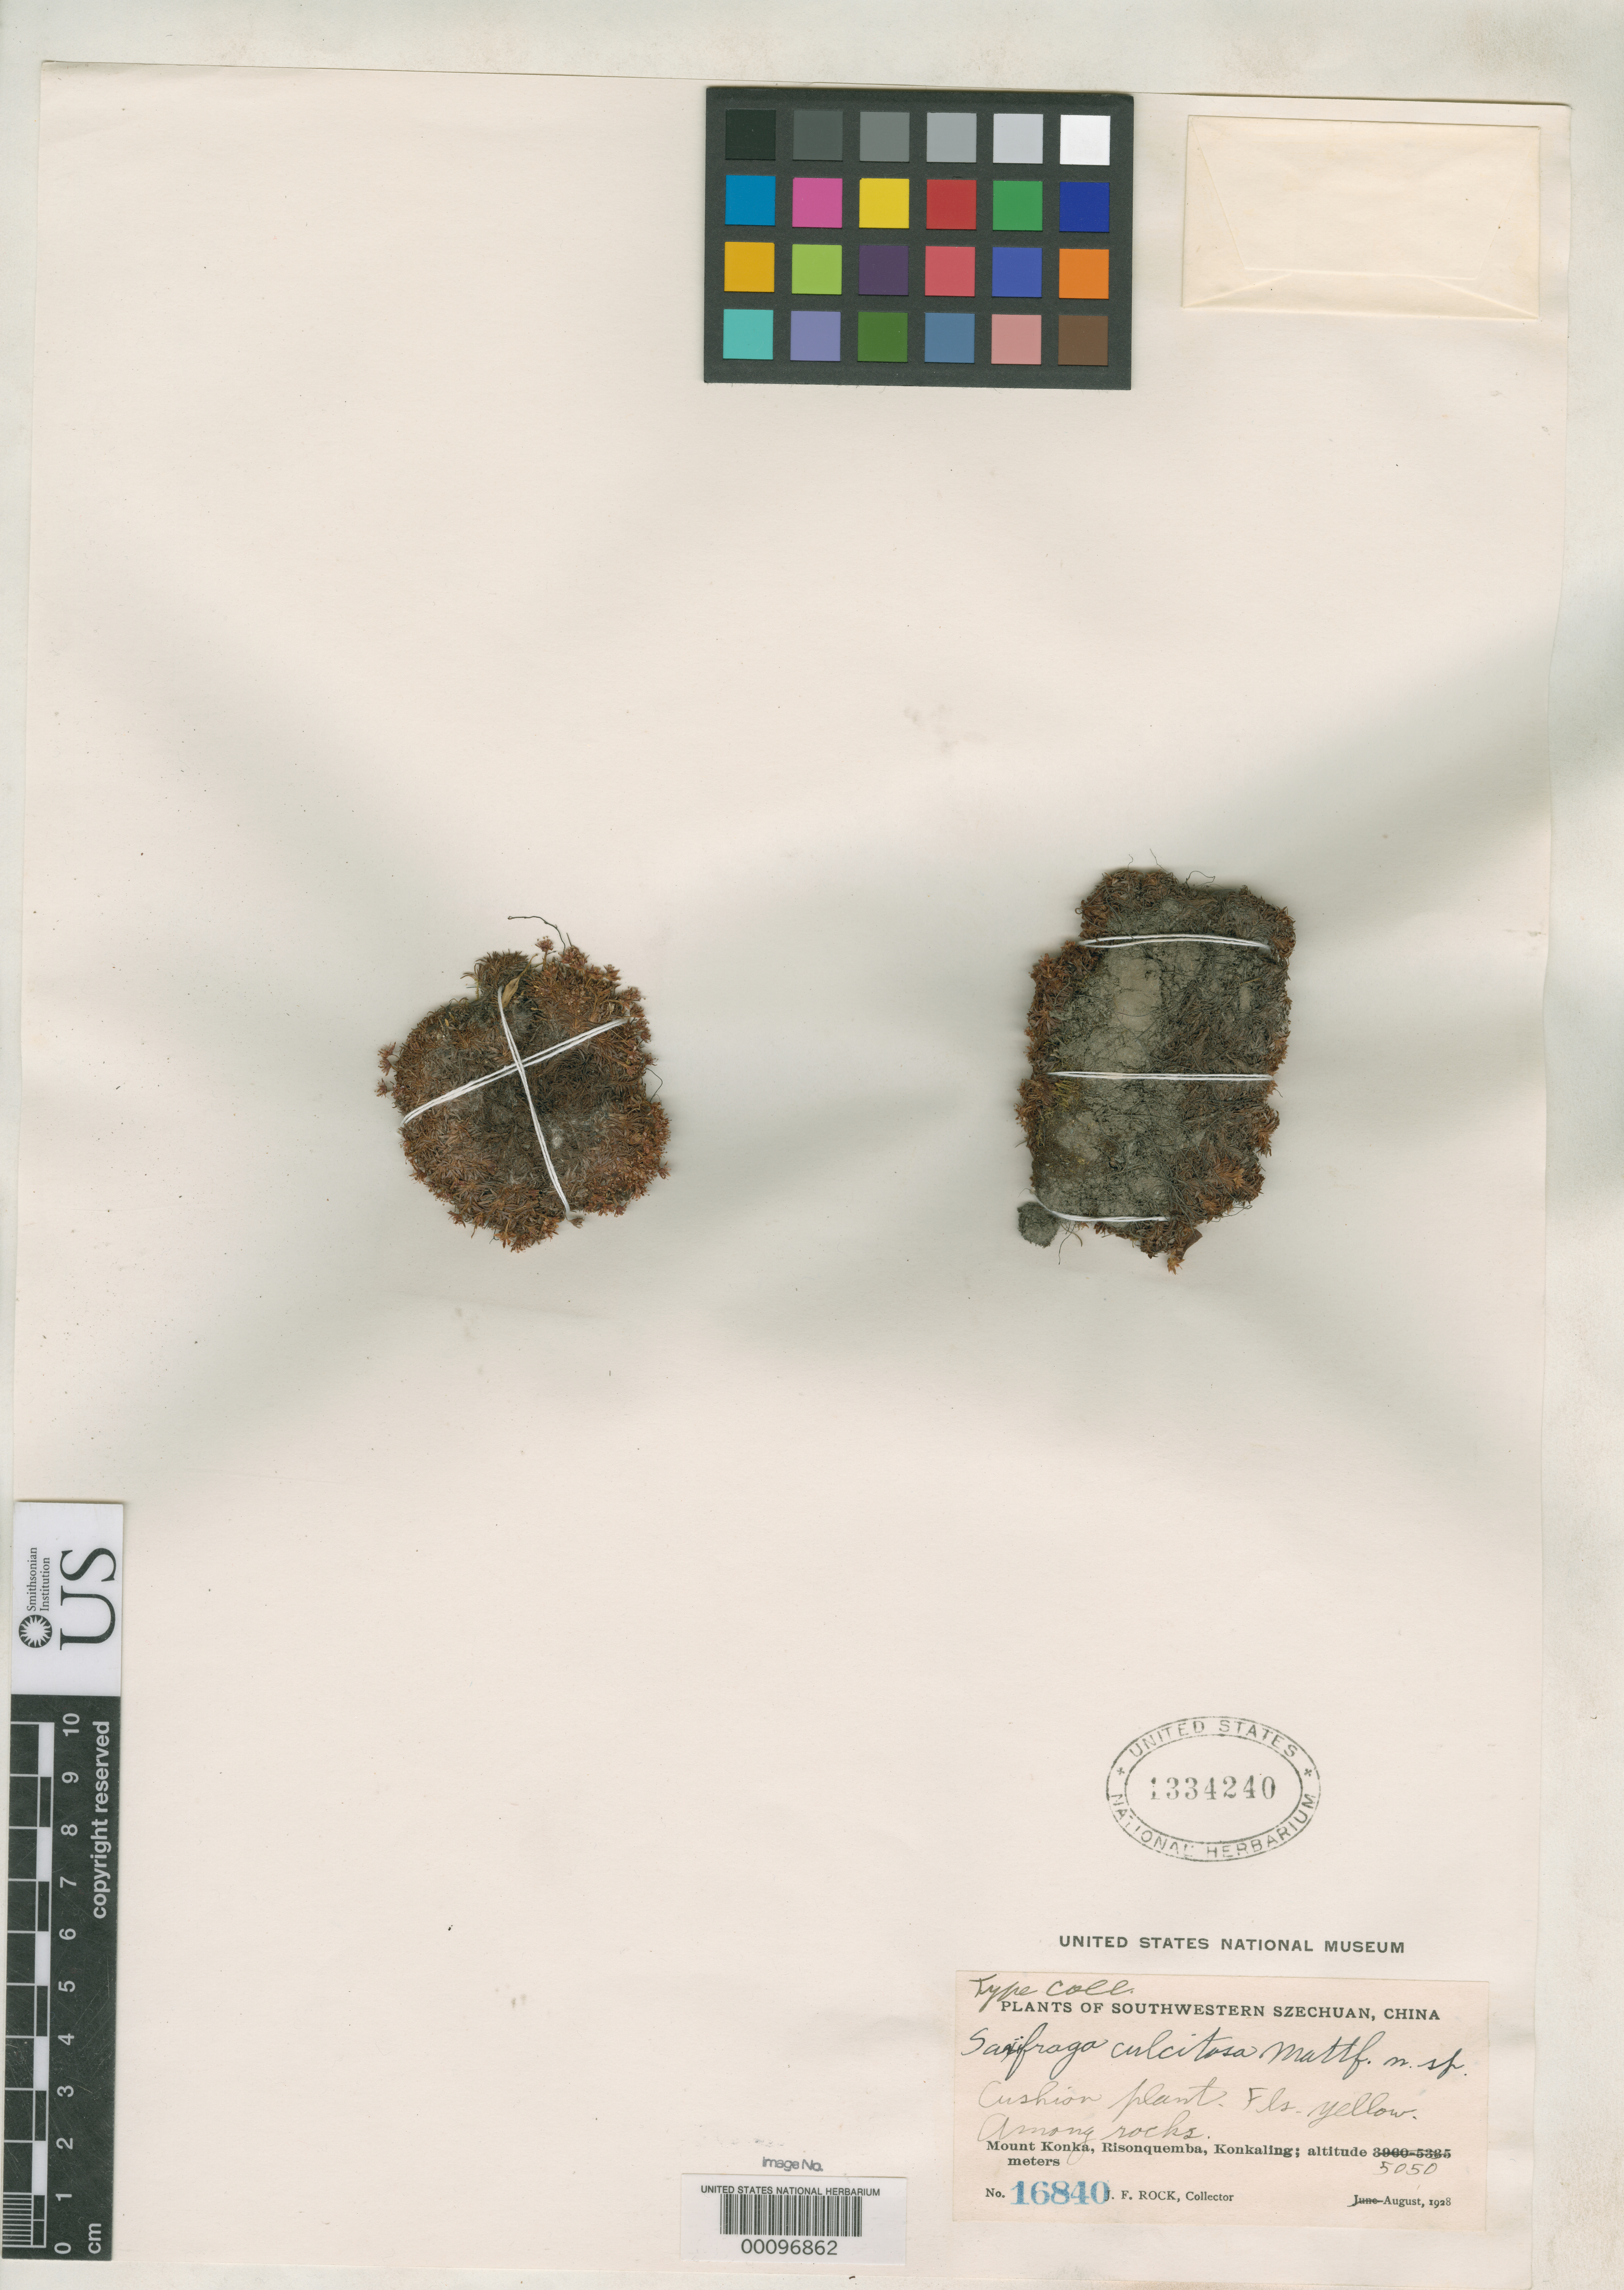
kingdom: Plantae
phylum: Tracheophyta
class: Magnoliopsida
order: Saxifragales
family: Saxifragaceae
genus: Saxifraga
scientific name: Saxifraga culcitosa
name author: Mattf.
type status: Isotype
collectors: J. F. Rock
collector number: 16840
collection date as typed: Aug 1928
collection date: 1928-08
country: China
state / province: Sichuan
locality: Mt. Konka, Risonquemba, Konkaling.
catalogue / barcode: US 1334240